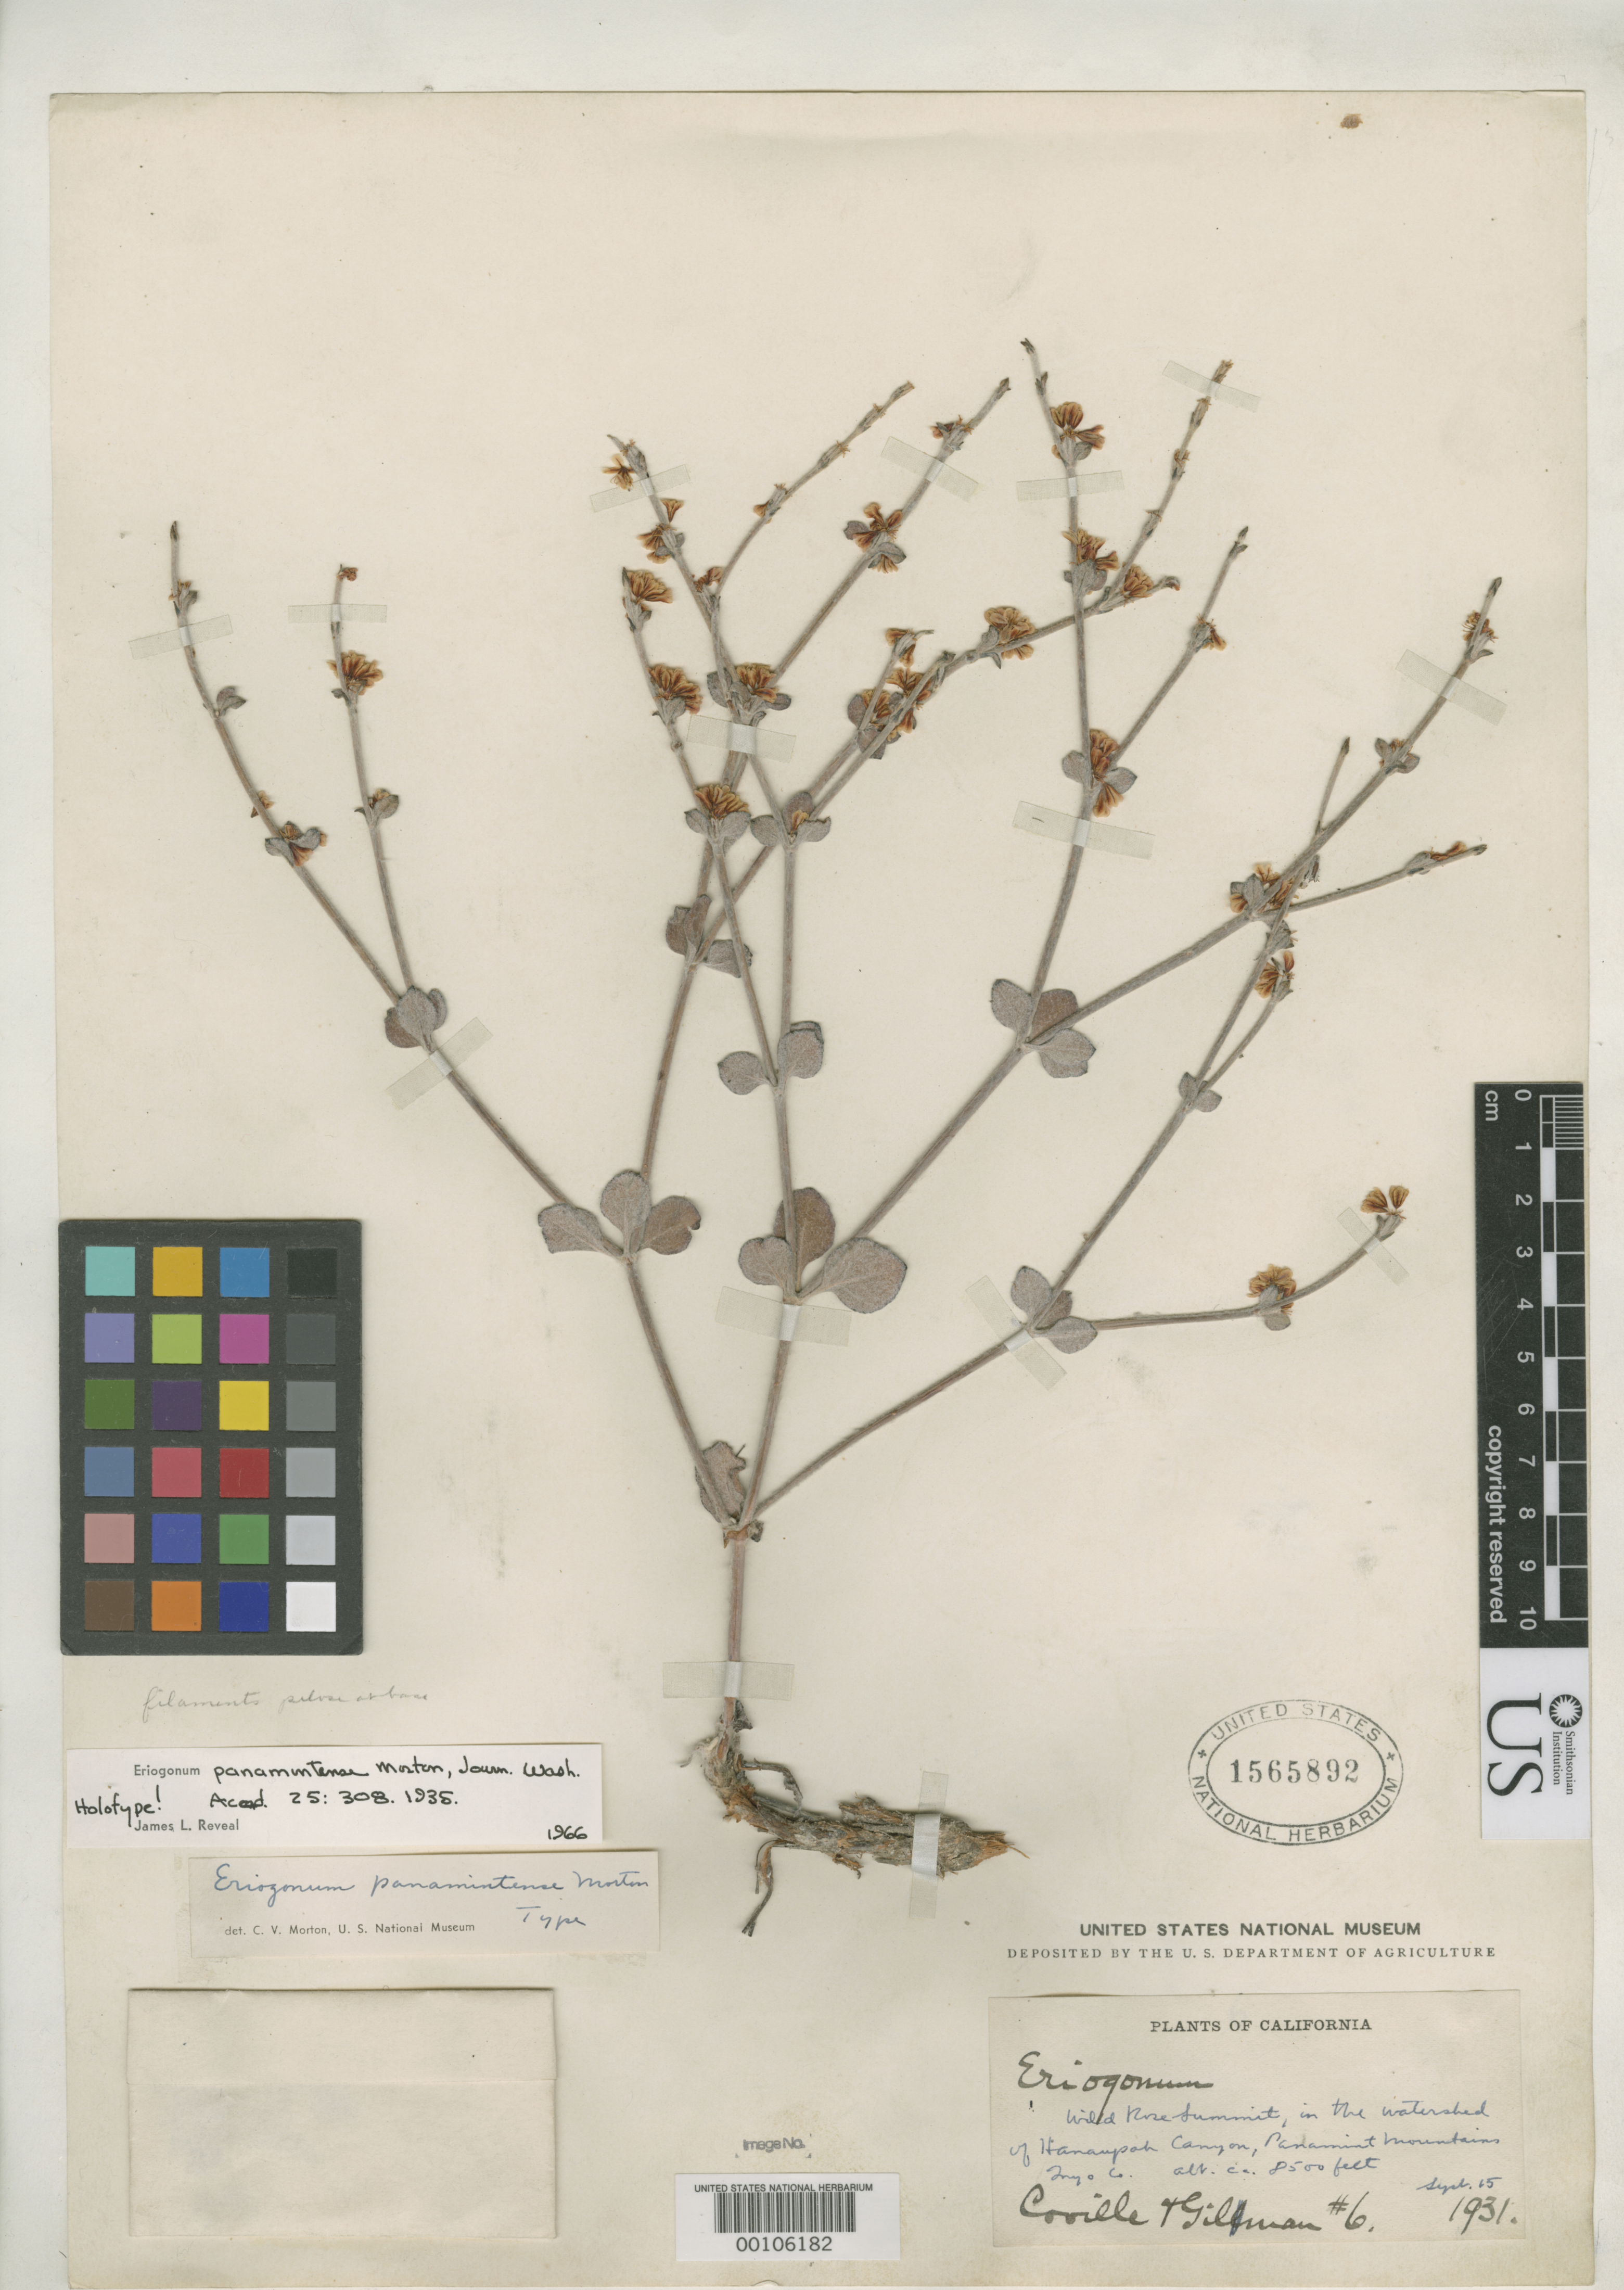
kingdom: Plantae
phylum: Tracheophyta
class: Magnoliopsida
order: Caryophyllales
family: Polygonaceae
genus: Eriogonum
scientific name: Eriogonum panmintense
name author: C.V. Morton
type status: Holotype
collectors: F. V. Coville & M. F. Gilman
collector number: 6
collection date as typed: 15 Sep 1931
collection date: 1931-09-15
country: United States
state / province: California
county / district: Inyo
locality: Wild Rose summit, Panamint Mts.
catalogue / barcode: US 1565892